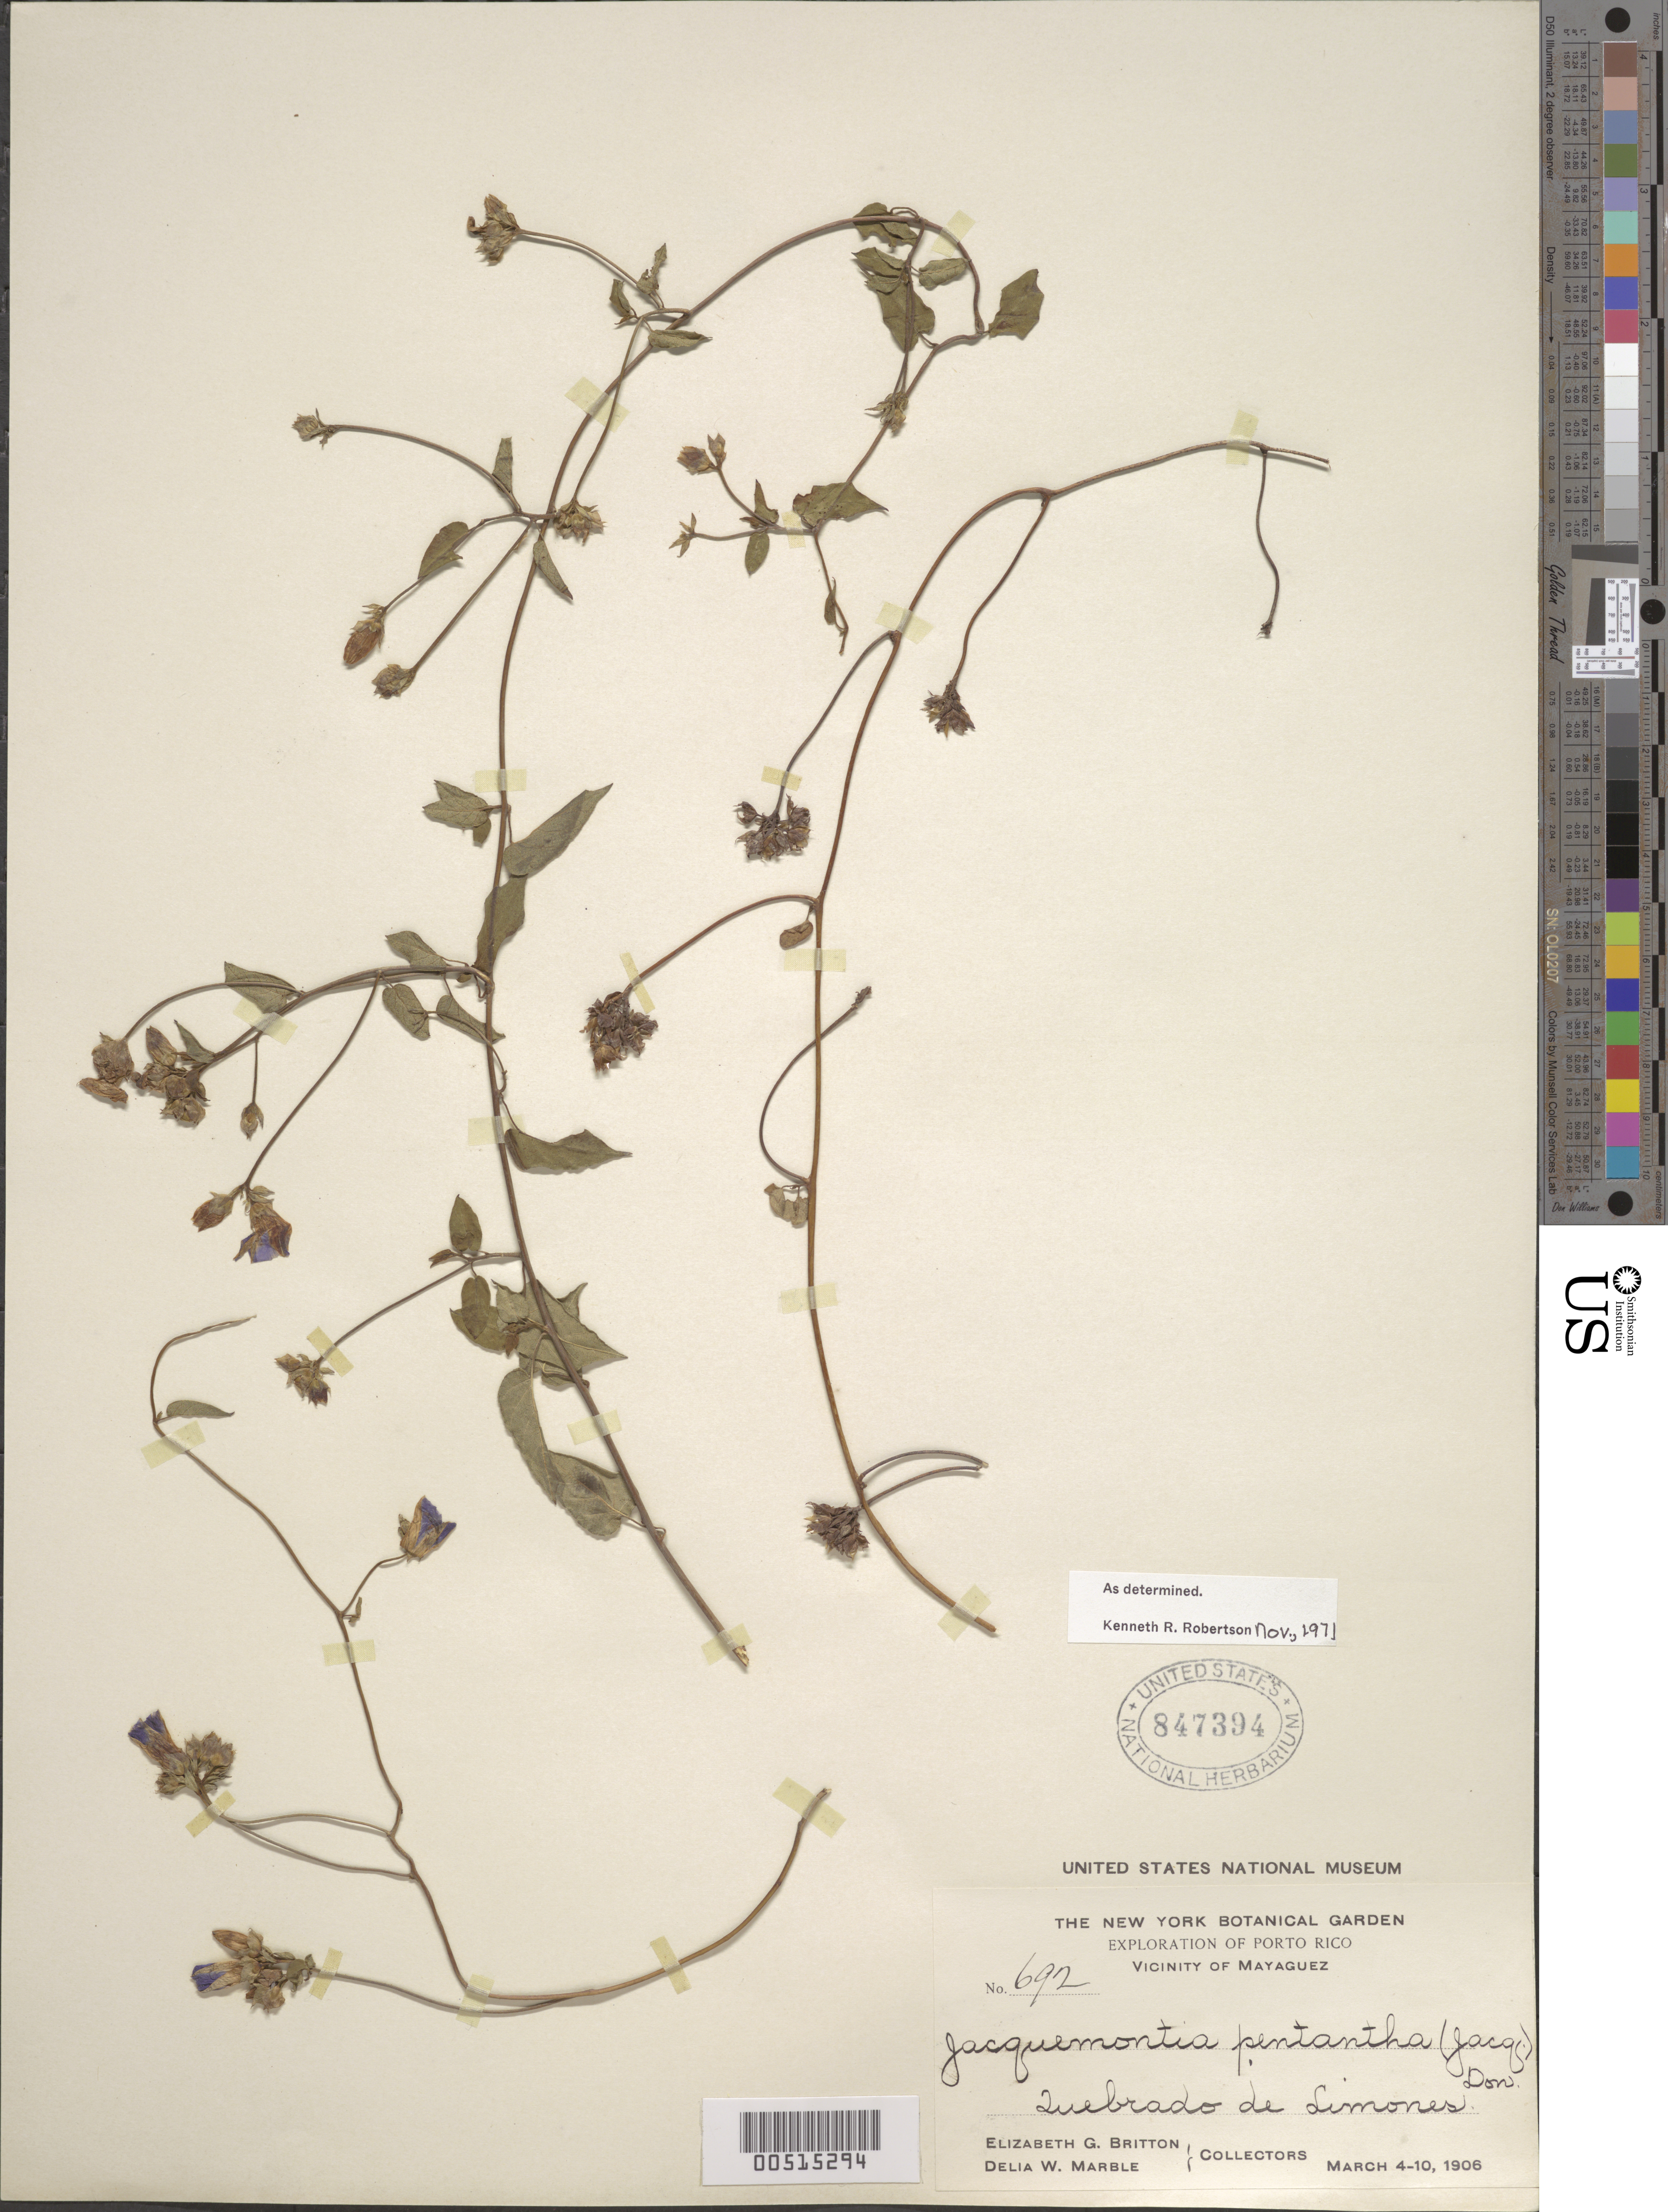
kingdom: Plantae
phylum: Tracheophyta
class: Magnoliopsida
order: Solanales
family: Convolvulaceae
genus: Jacquemontia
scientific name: Jacquemontia pentanthos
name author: (Jacq.) G. Don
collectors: E. G. Britton & D. W. Marble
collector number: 692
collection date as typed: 04 Mar 1906 to 10 Mar 1906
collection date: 1906-03-04/1906-03-10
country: Puerto Rico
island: Greater Antilles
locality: Mayaguez. Quebrado de Limones.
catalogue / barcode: US 847394